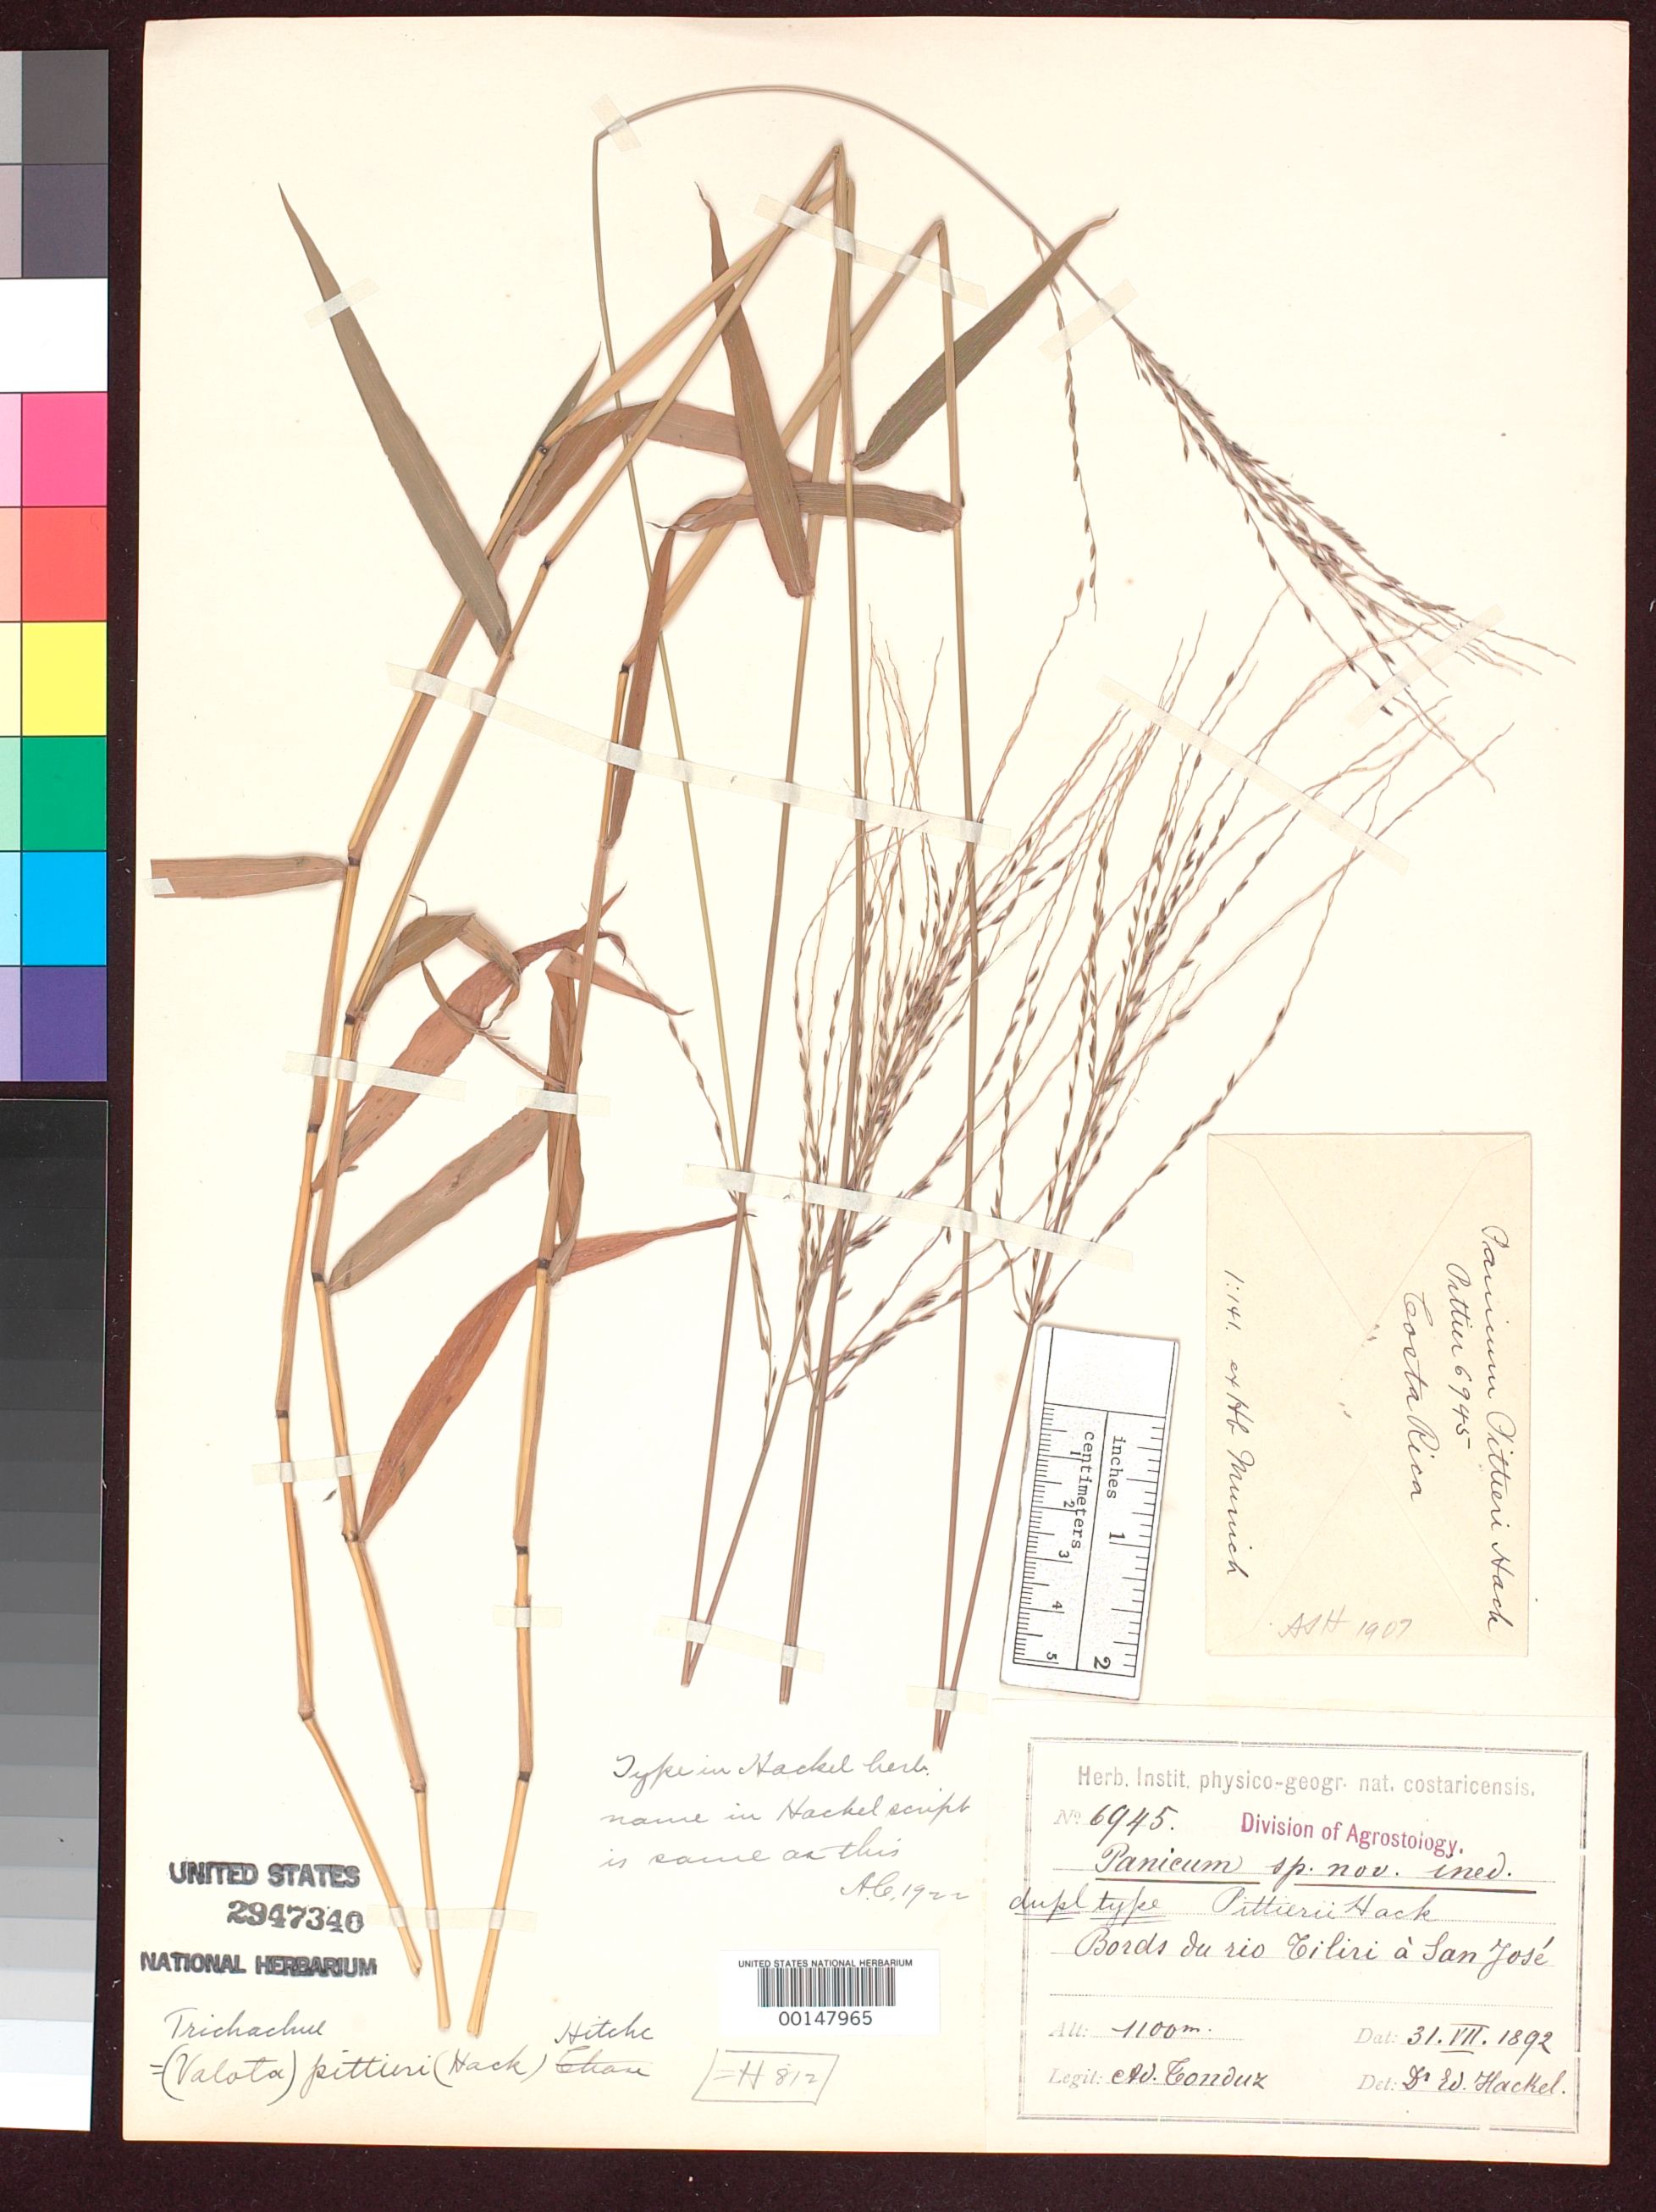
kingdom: Plantae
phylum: Tracheophyta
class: Liliopsida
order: Poales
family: Poaceae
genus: Panicum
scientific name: Panicum pittieri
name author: Hack.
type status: Isotype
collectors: A. Tonduz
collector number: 6945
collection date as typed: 31 Jul 1892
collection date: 1892-07-31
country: Costa Rica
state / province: San José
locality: San Jose.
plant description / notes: Protologue, "Costarica: in ripa rivi Rio tirili prope San José leg. Tonduz: Pittier distribuit sub nro. 6945"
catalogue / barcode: US 2947340